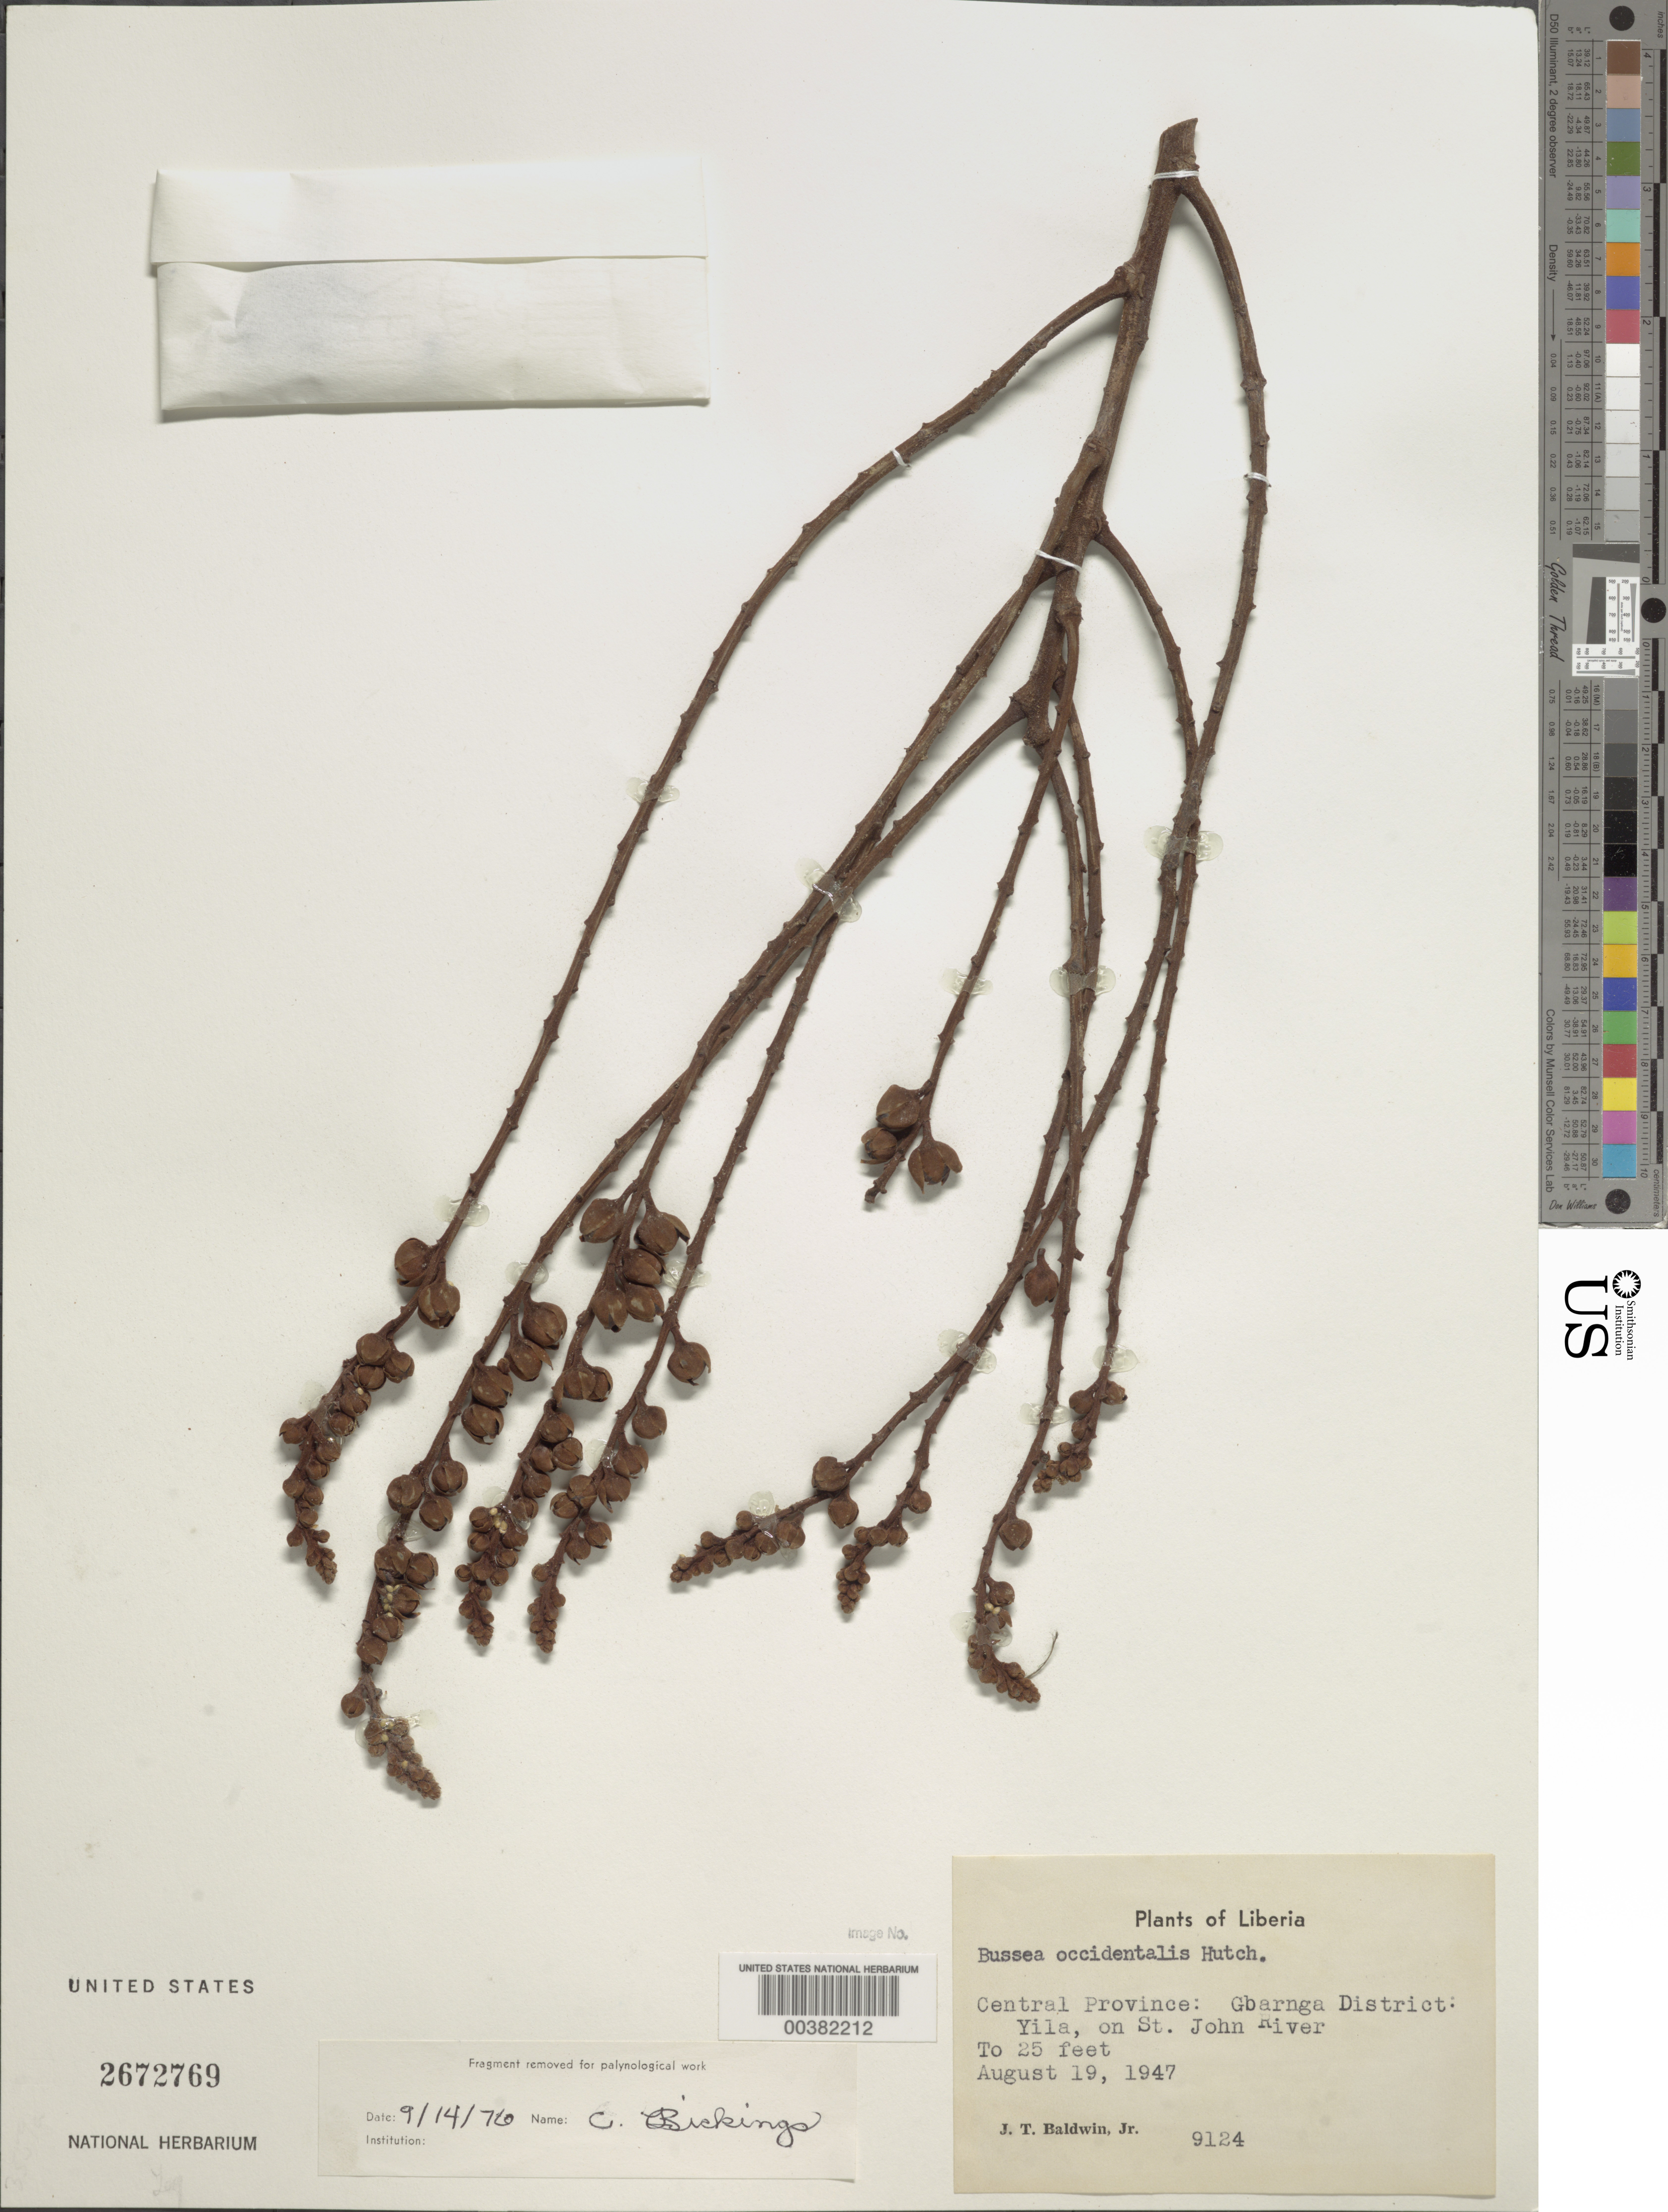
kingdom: Plantae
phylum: Tracheophyta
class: Magnoliopsida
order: Fabales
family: Fabaceae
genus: Bussea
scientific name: Bussea occidentalis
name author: Hutch.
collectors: J. T. Baldwin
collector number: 9124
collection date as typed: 19 Aug 1947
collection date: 1947-08-19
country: Liberia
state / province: Bong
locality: Gbarnga dist., Yila, on St. John River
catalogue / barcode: US 2672769